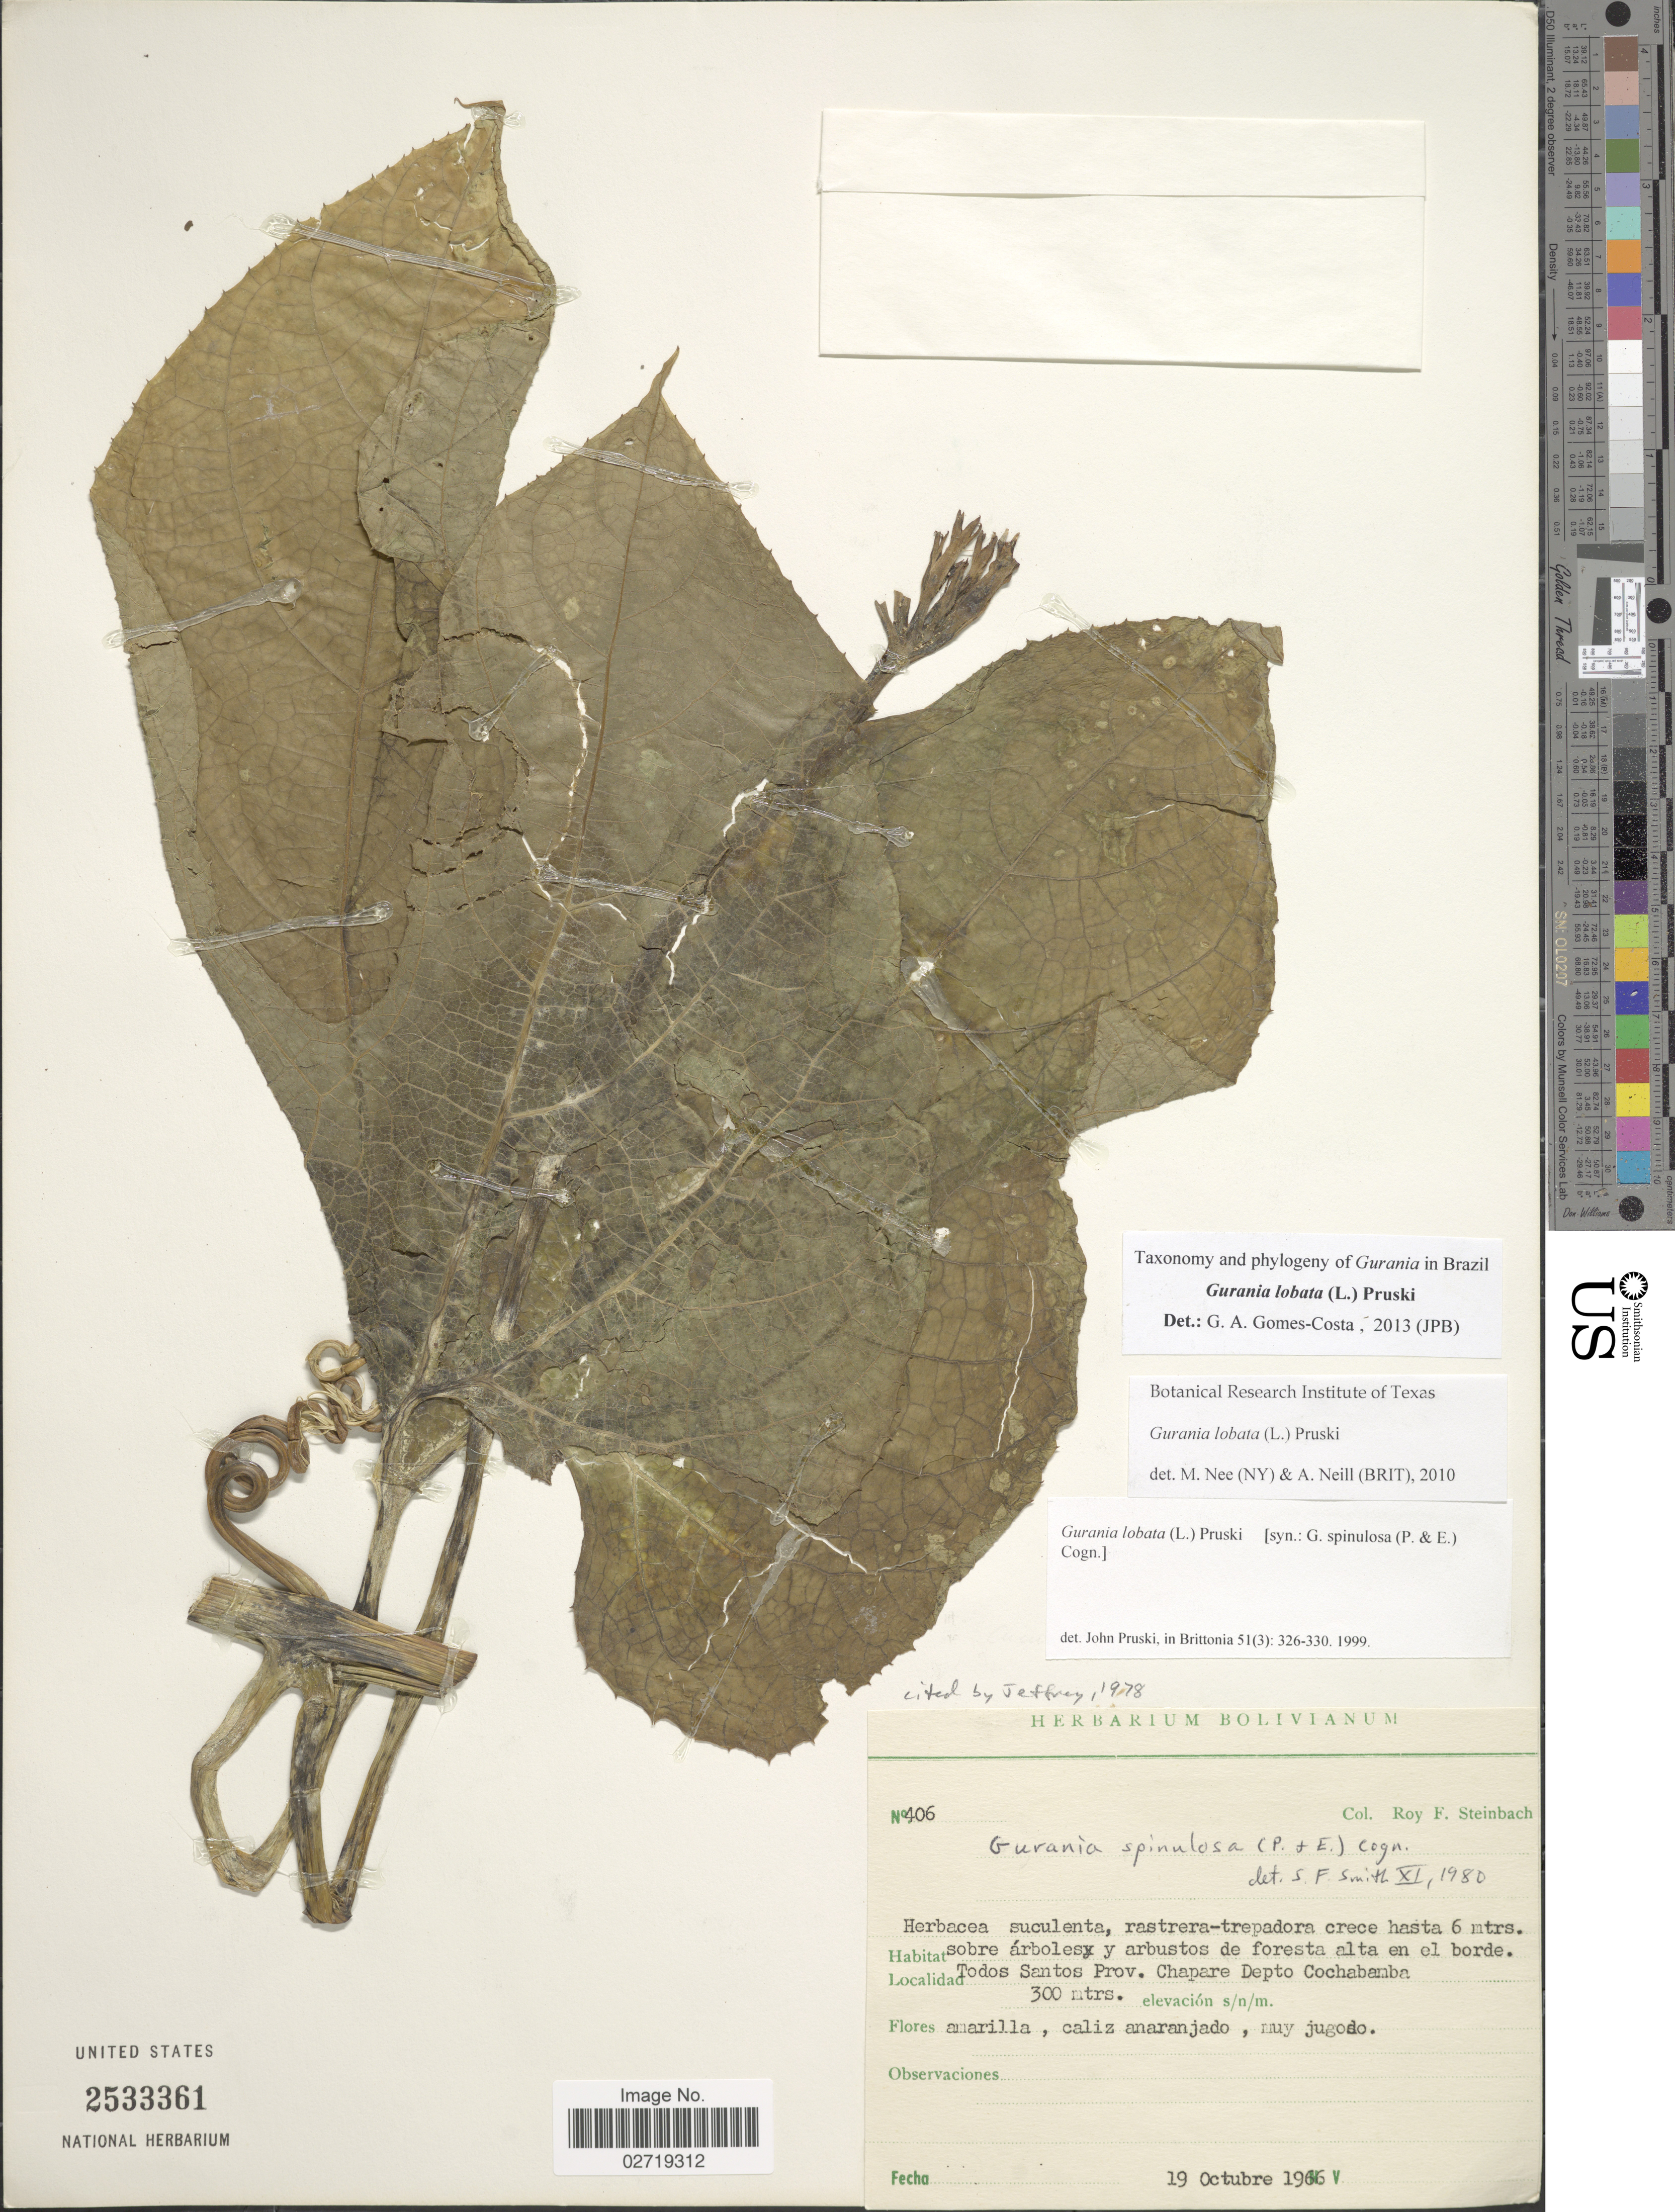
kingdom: Plantae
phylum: Tracheophyta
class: Magnoliopsida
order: Cucurbitales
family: Cucurbitaceae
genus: Gurania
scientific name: Gurania lobata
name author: (L.) Pruski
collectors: R. F. Steinbach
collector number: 406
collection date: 1966-10-19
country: Bolivia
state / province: Cochabamba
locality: Todos Santos Prov. Chapare Depto Cochabamba.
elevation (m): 300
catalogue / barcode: US 2533361